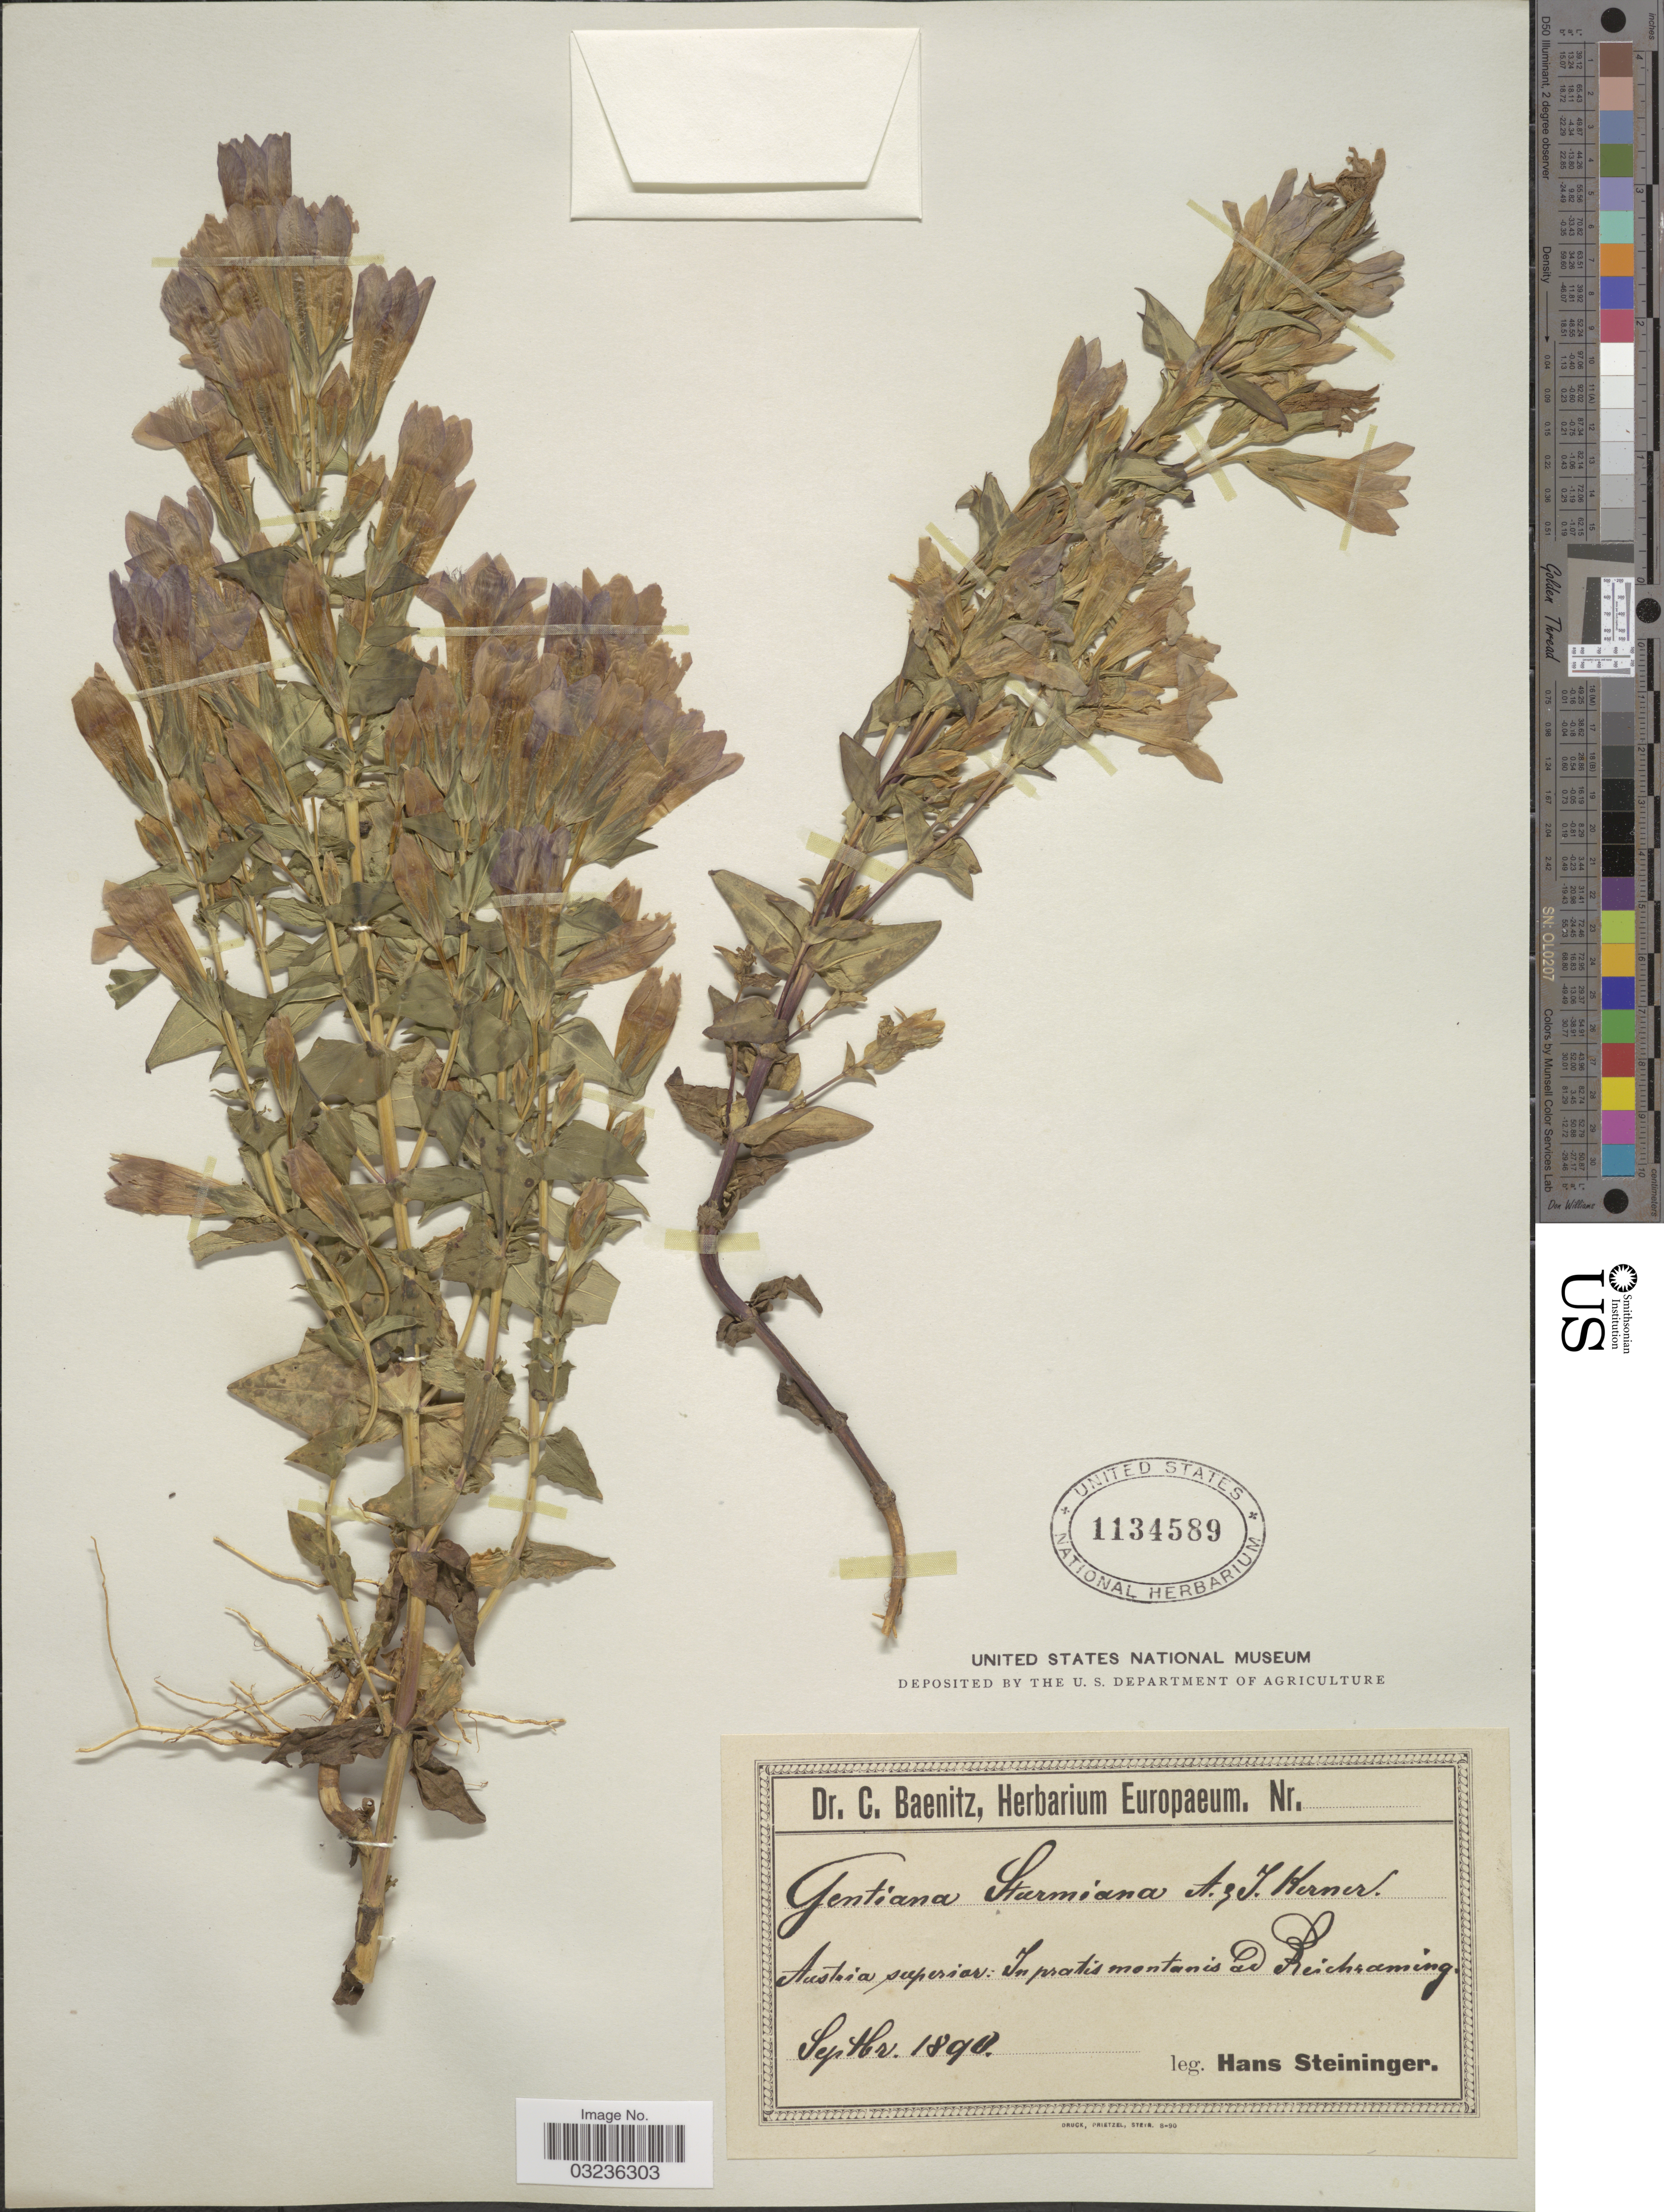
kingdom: Plantae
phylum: Tracheophyta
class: Magnoliopsida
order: Gentianales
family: Gentianaceae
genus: Gentiana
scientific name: Gentiana sturmiana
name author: A. Kern. & J. Kern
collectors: H. Steininger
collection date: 1890-09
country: Austria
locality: Austria superior: In pratis montanis ad Reichaming.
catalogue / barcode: US 1134589